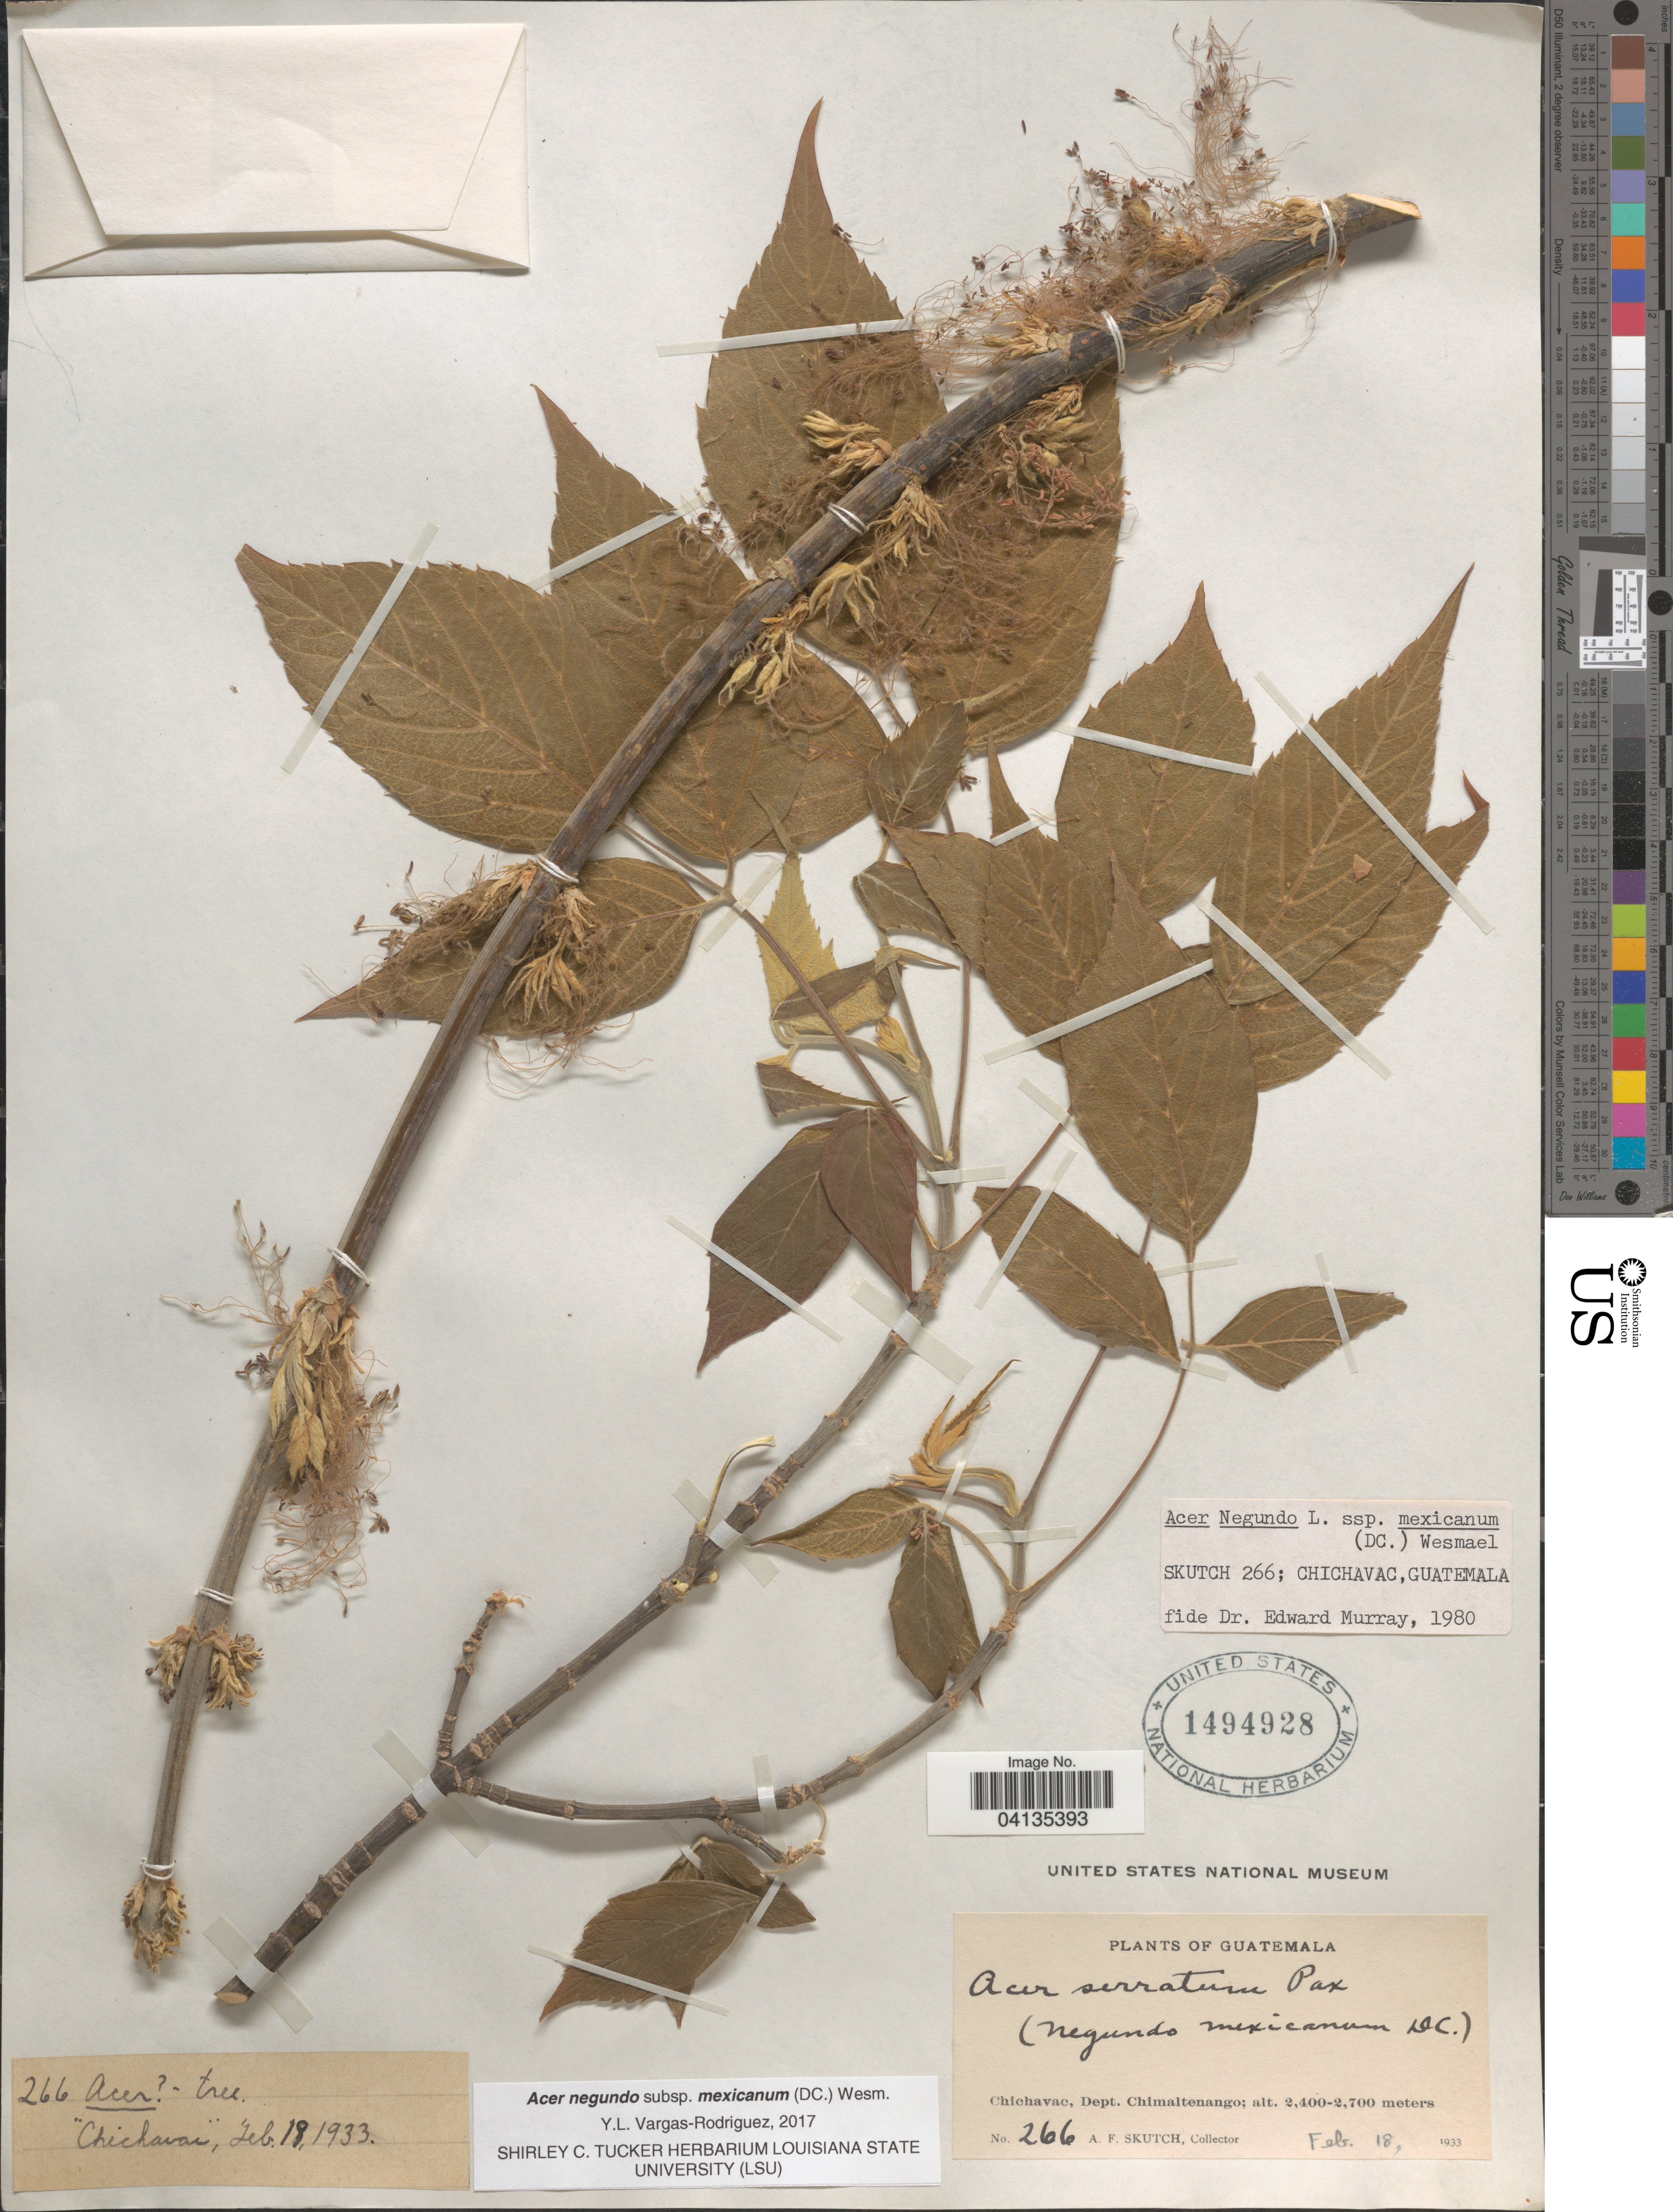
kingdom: Plantae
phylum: Tracheophyta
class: Magnoliopsida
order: Sapindales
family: Sapindaceae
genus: Acer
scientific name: Acer negundo subsp. mexicanum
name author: (DC.) Wesm.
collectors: A. F. Skutch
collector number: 266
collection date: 1933-02-18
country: Guatemala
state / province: Chimaltenango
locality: Chichavac, Dept. Chimaltenango.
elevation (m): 2400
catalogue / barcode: US 1494928